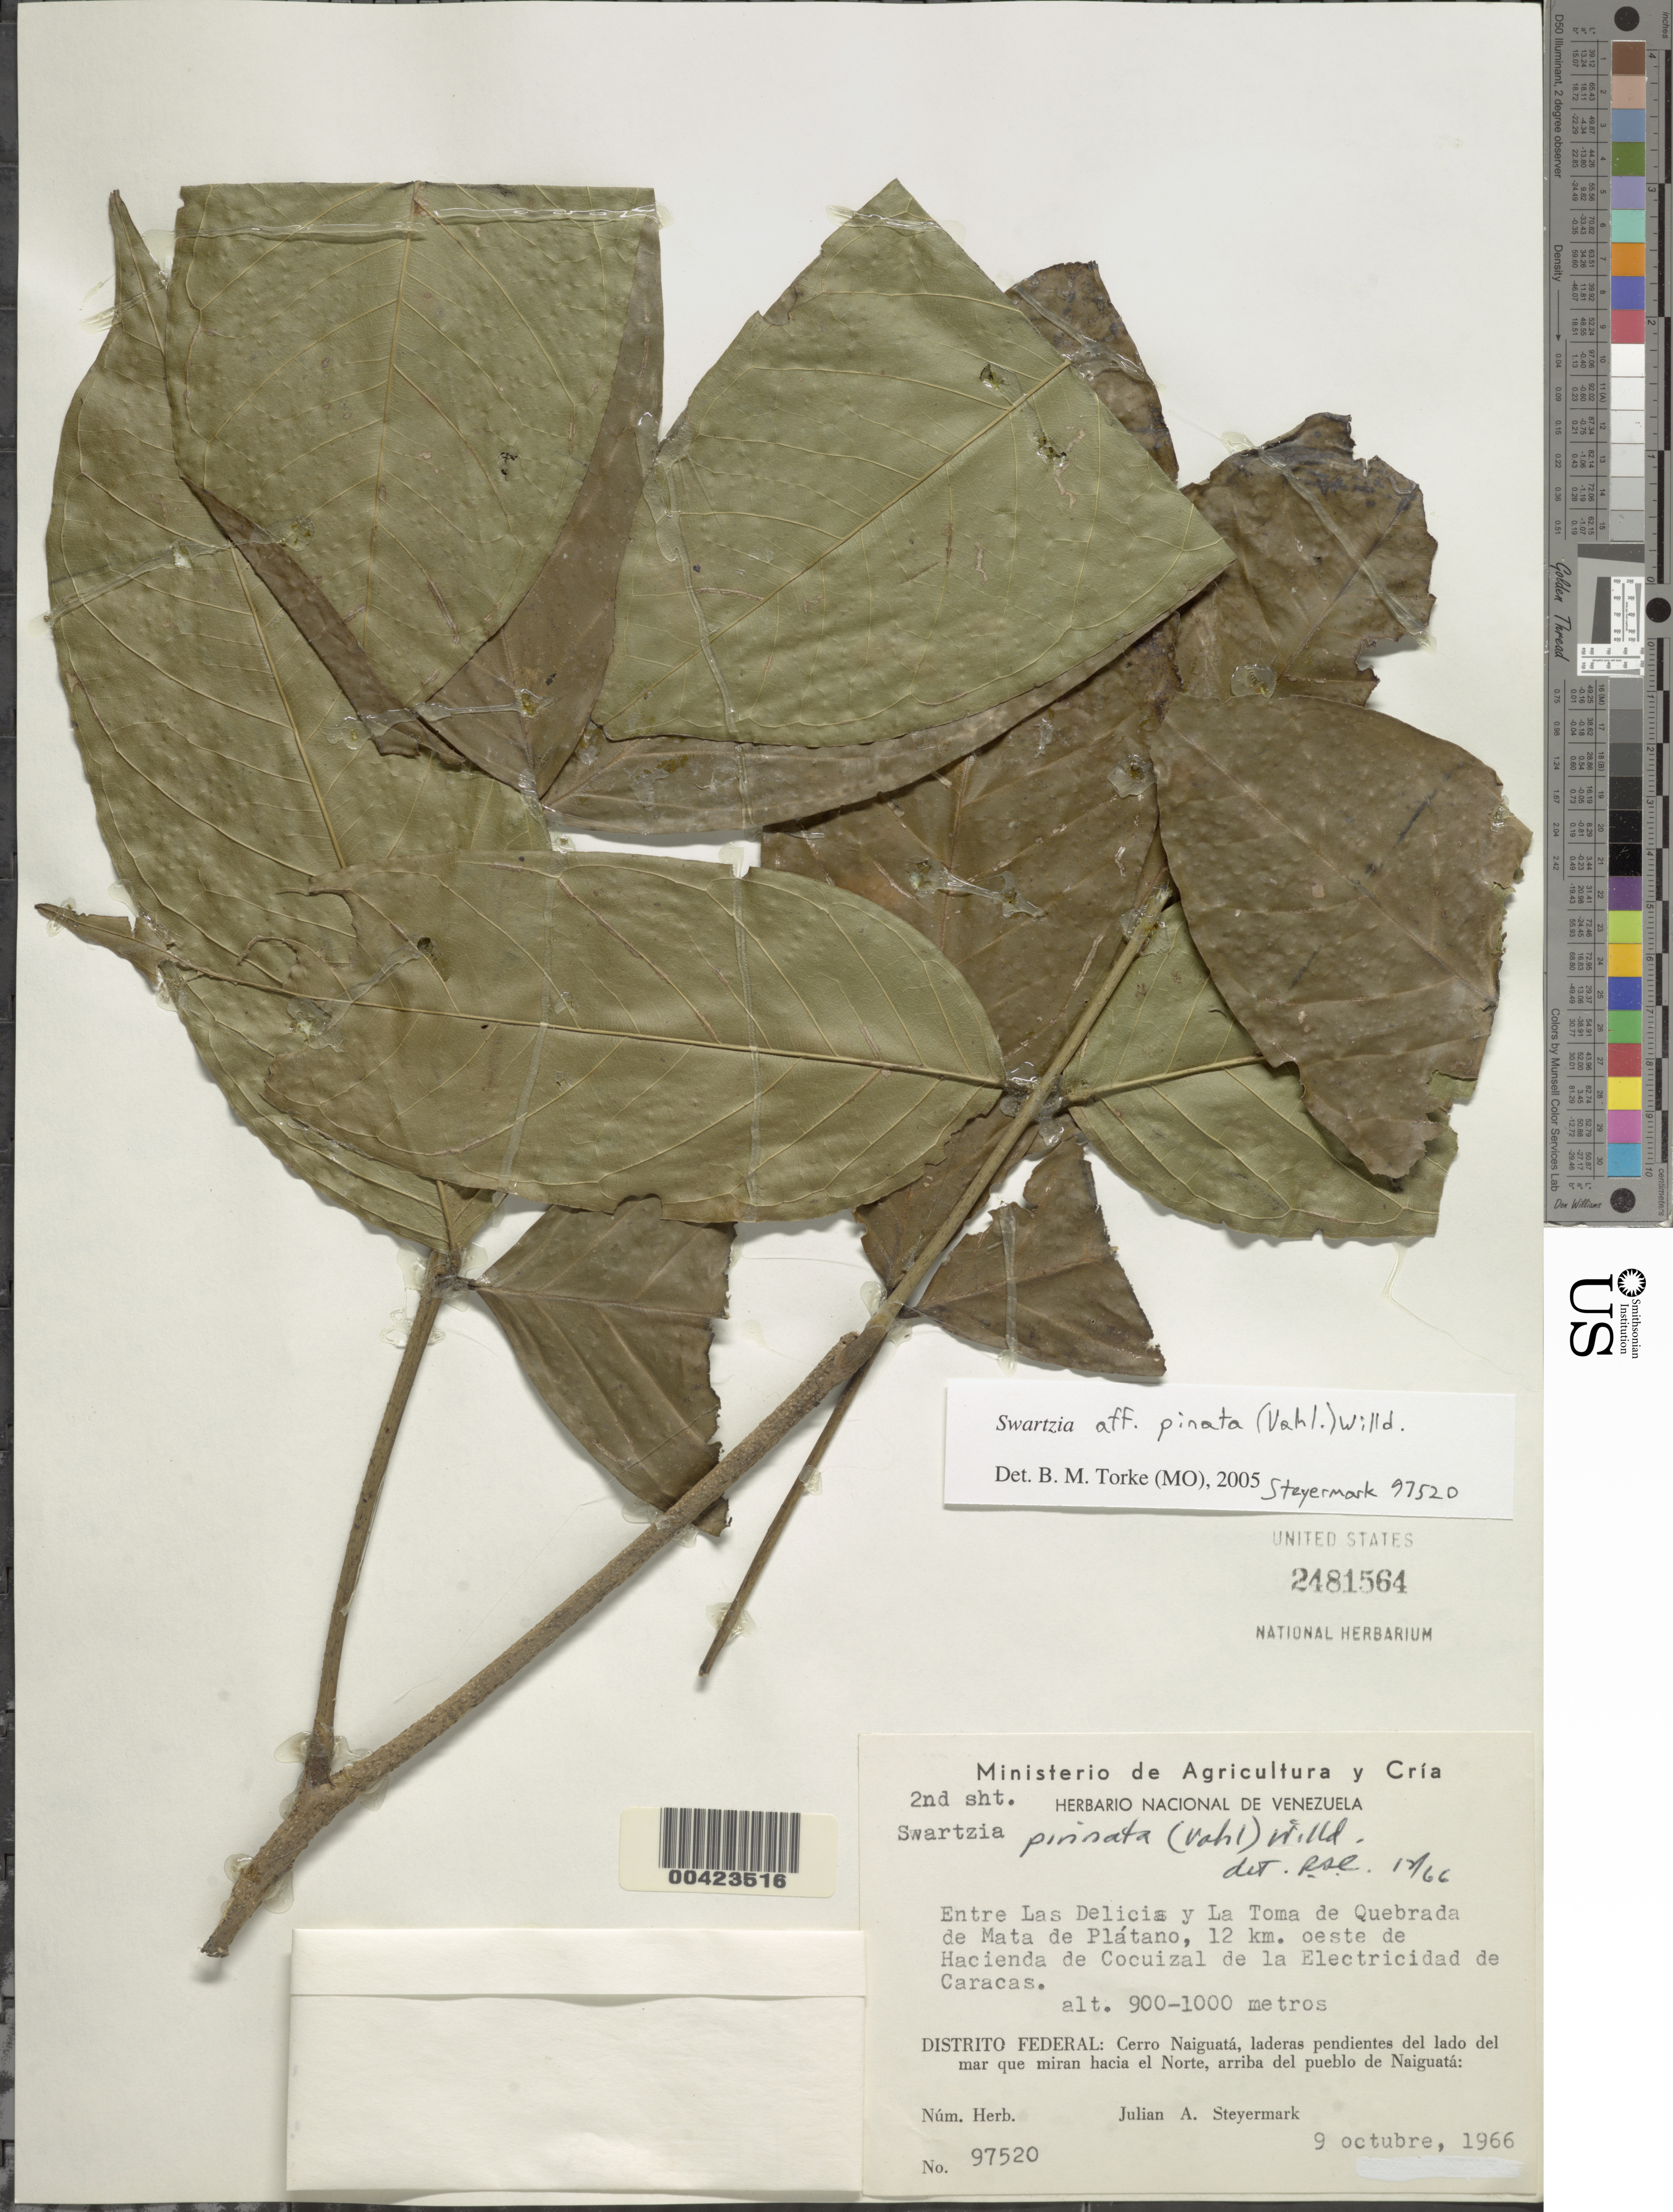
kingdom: Plantae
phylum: Tracheophyta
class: Magnoliopsida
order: Fabales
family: Fabaceae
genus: Swartzia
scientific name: Swartzia pinnata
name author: (Vahl) Willd.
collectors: J. Steyermark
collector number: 97520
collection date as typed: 09 Oct 1966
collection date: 1966-10-09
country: Venezuela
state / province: Distrito Federal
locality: Las delicia y la toma de quebrada de mata de platano, 12 km w de la hacienda de cocuizalde la electricidad de caracas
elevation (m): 900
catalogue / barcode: US 2481564